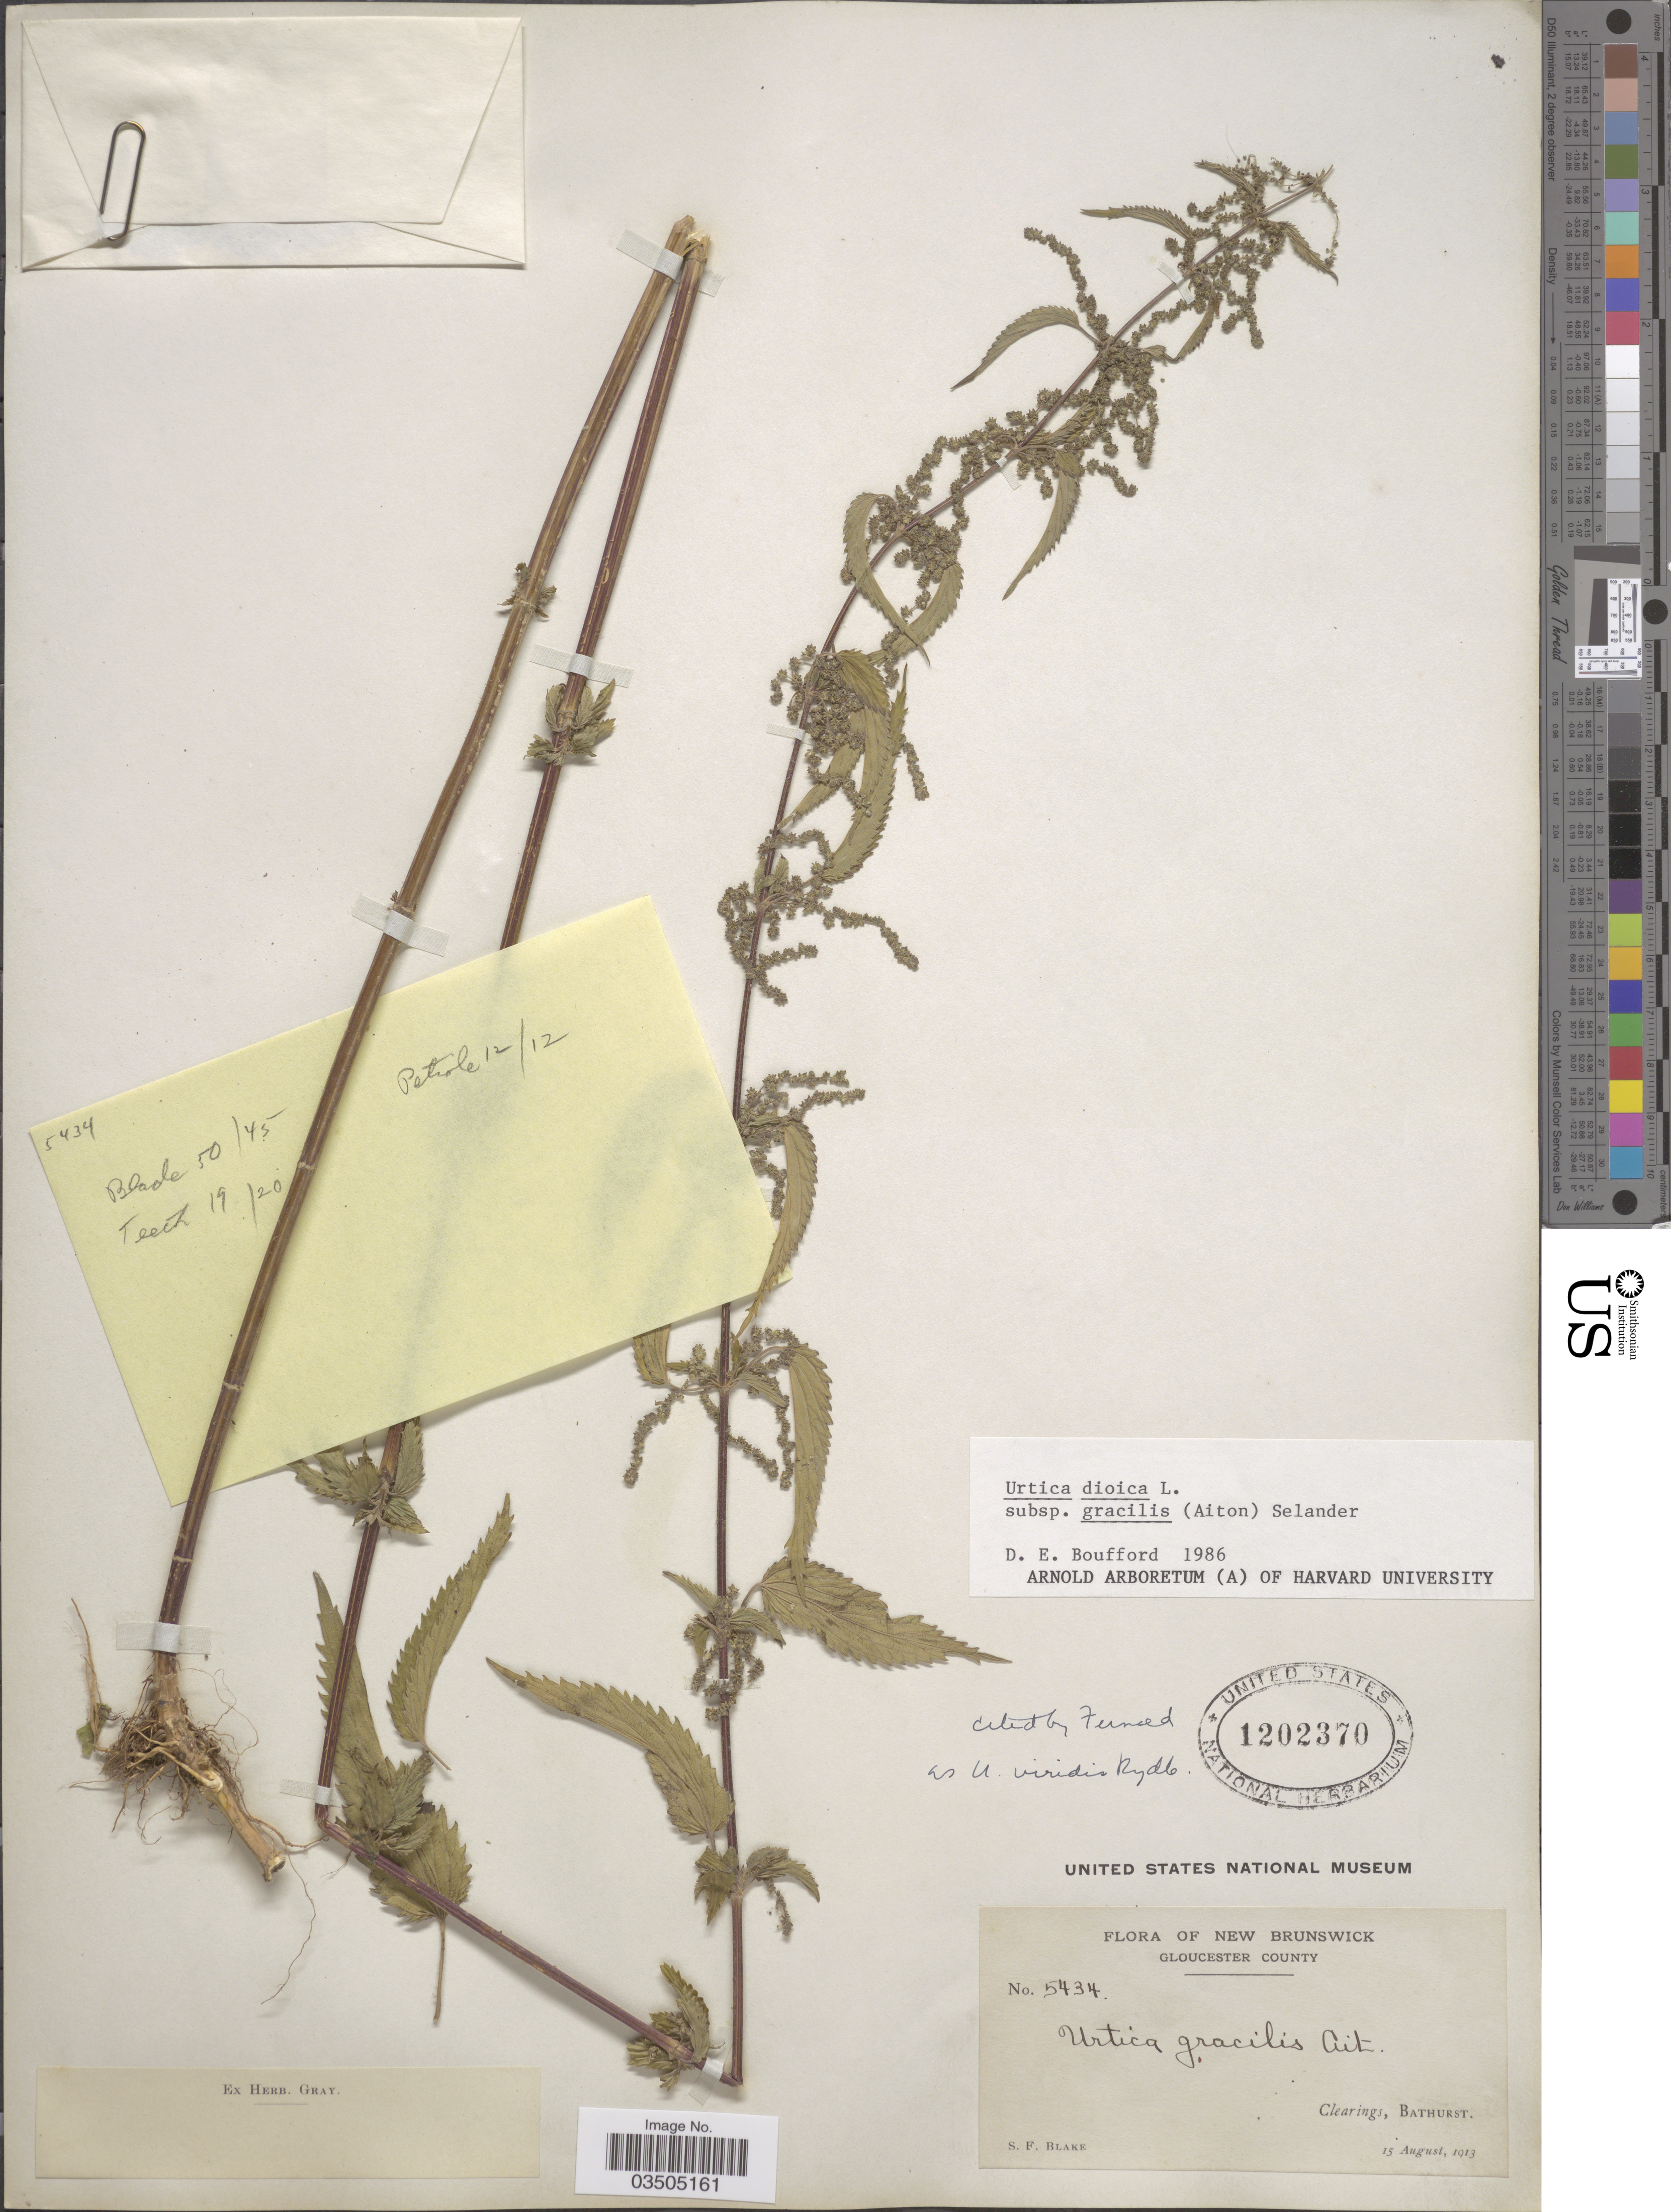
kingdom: Plantae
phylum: Tracheophyta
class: Magnoliopsida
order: Rosales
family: Urticaceae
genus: Urtica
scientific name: Urtica dioica subsp. gracilis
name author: L.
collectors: S. Blake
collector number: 5434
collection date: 1913-08-15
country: Canada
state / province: New Brunswick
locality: Gloucester County. Clearings, Bathurst.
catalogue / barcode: US 1202370